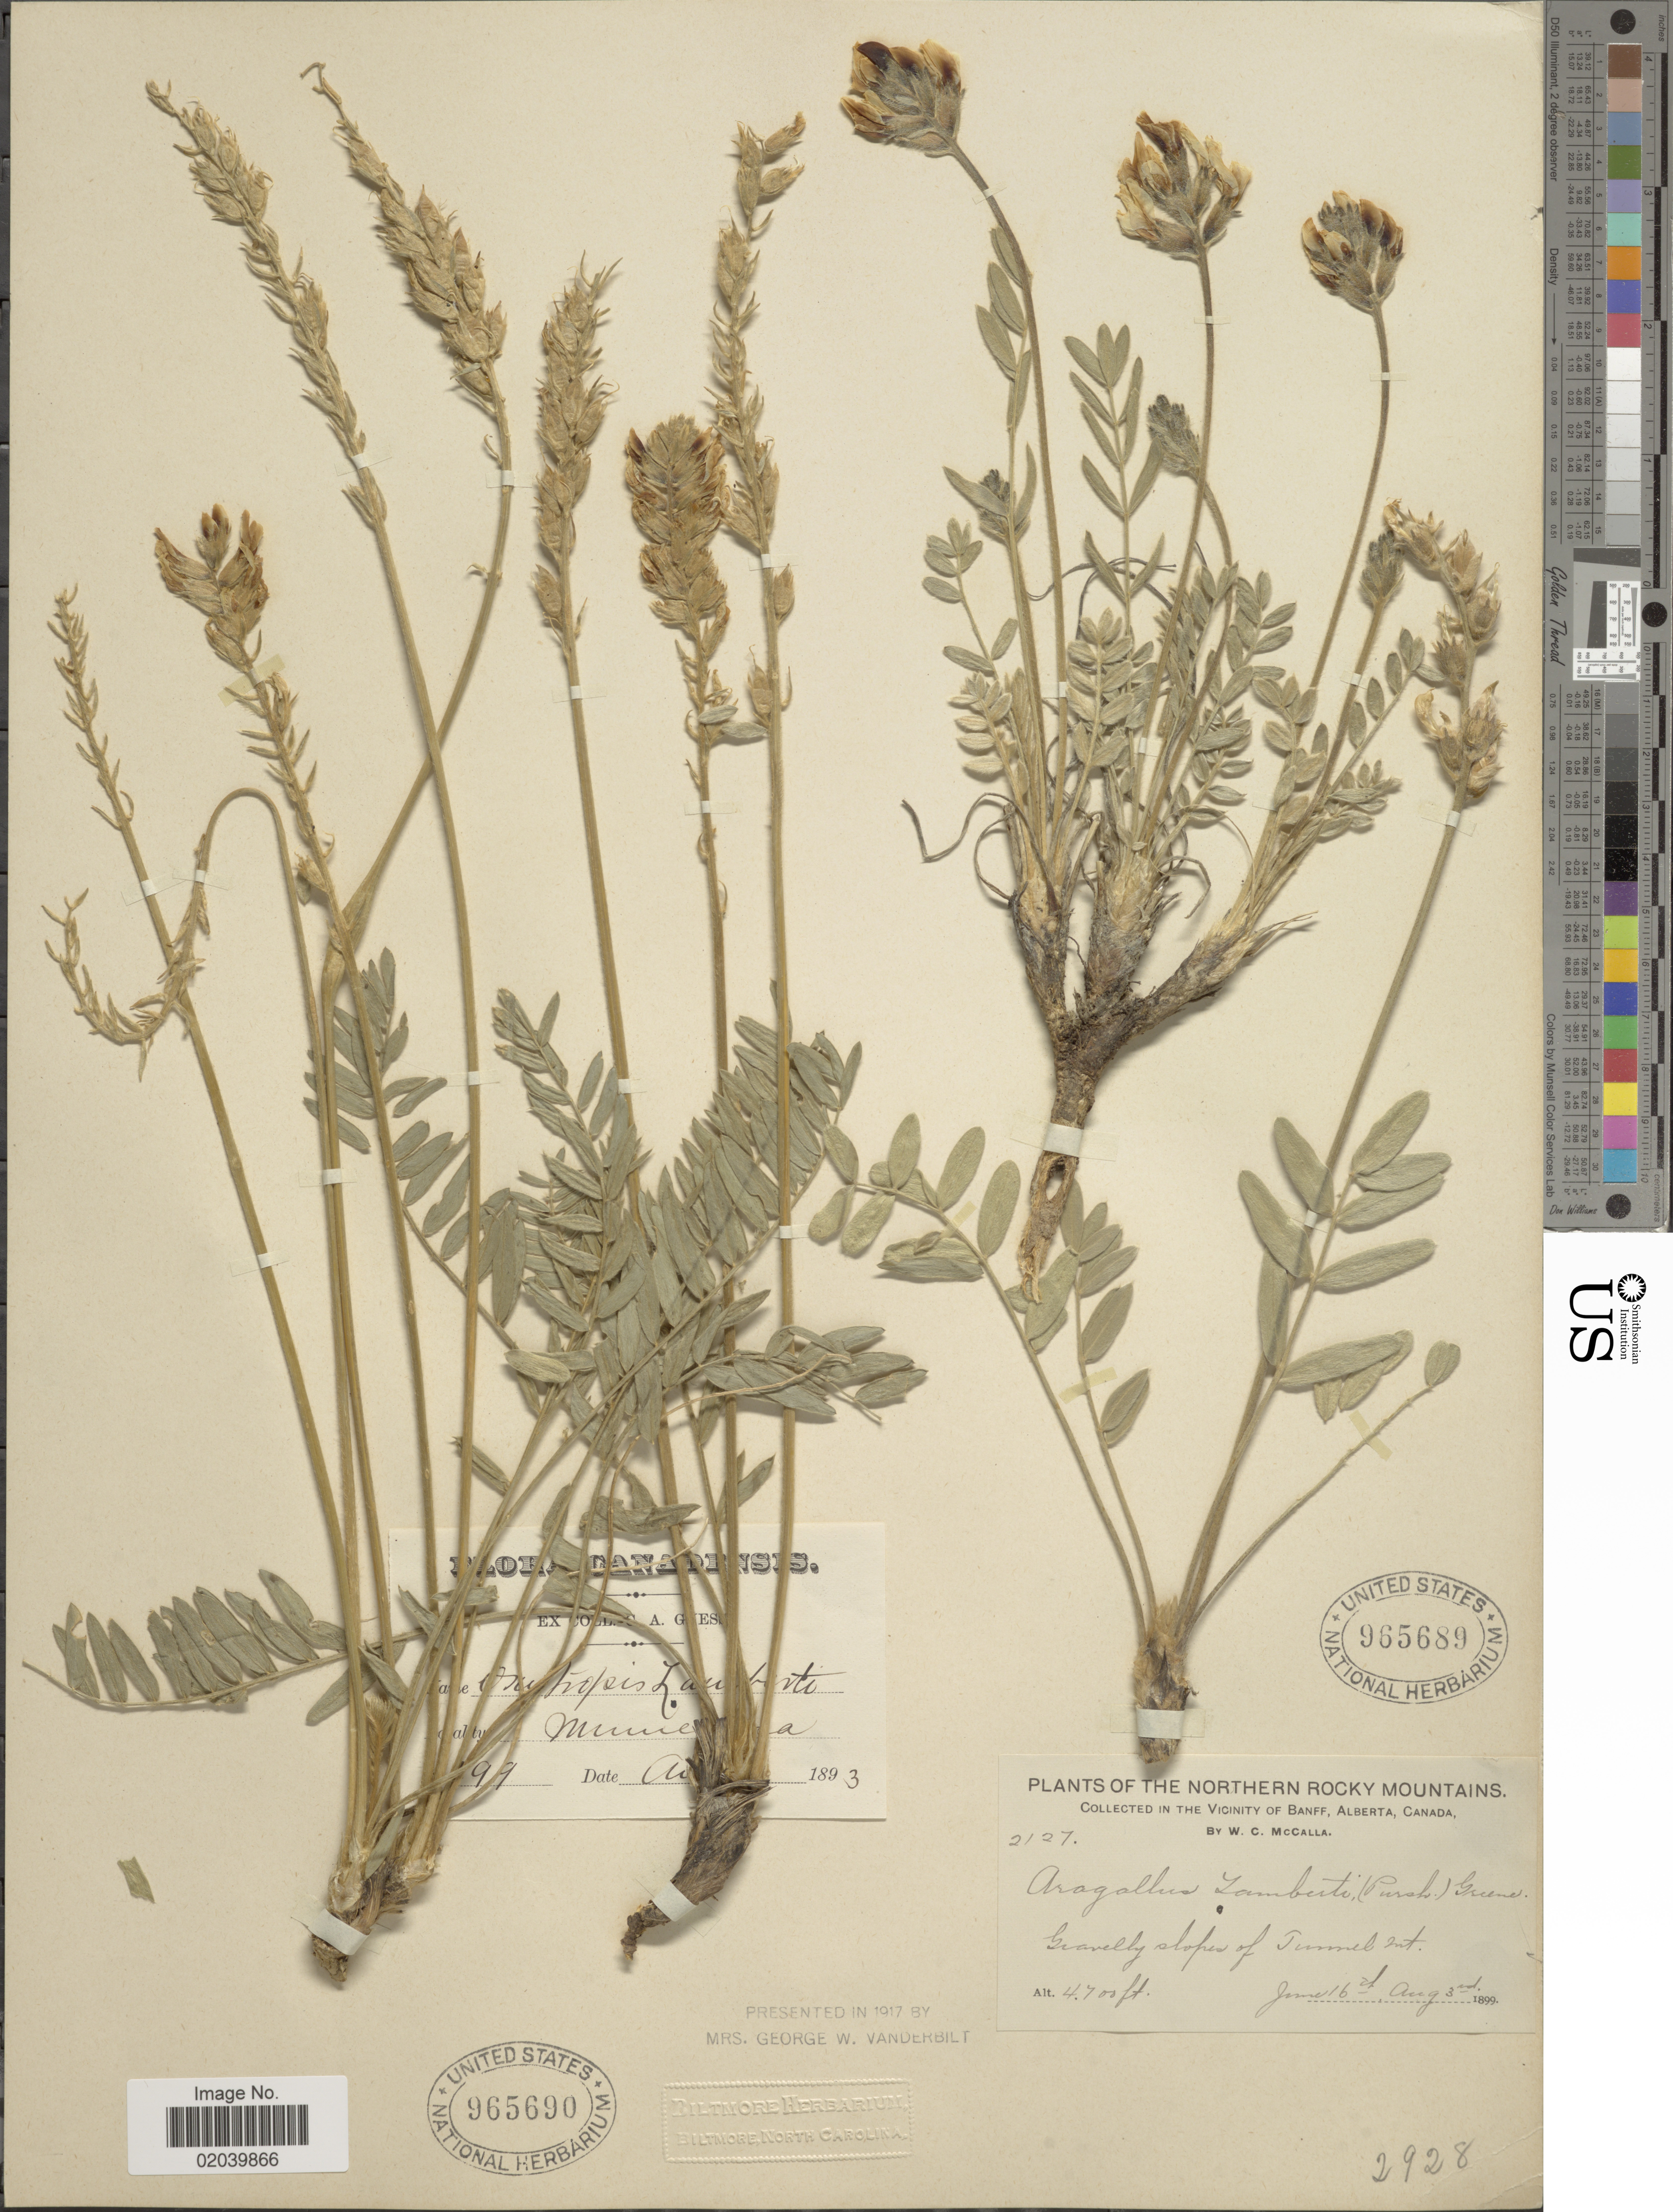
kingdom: Plantae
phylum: Tracheophyta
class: Magnoliopsida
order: Fabales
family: Fabaceae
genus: Oxytropis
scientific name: Oxytropis lambertii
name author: Pursh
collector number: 199*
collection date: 1893-08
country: Canada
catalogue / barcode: US 965690-2